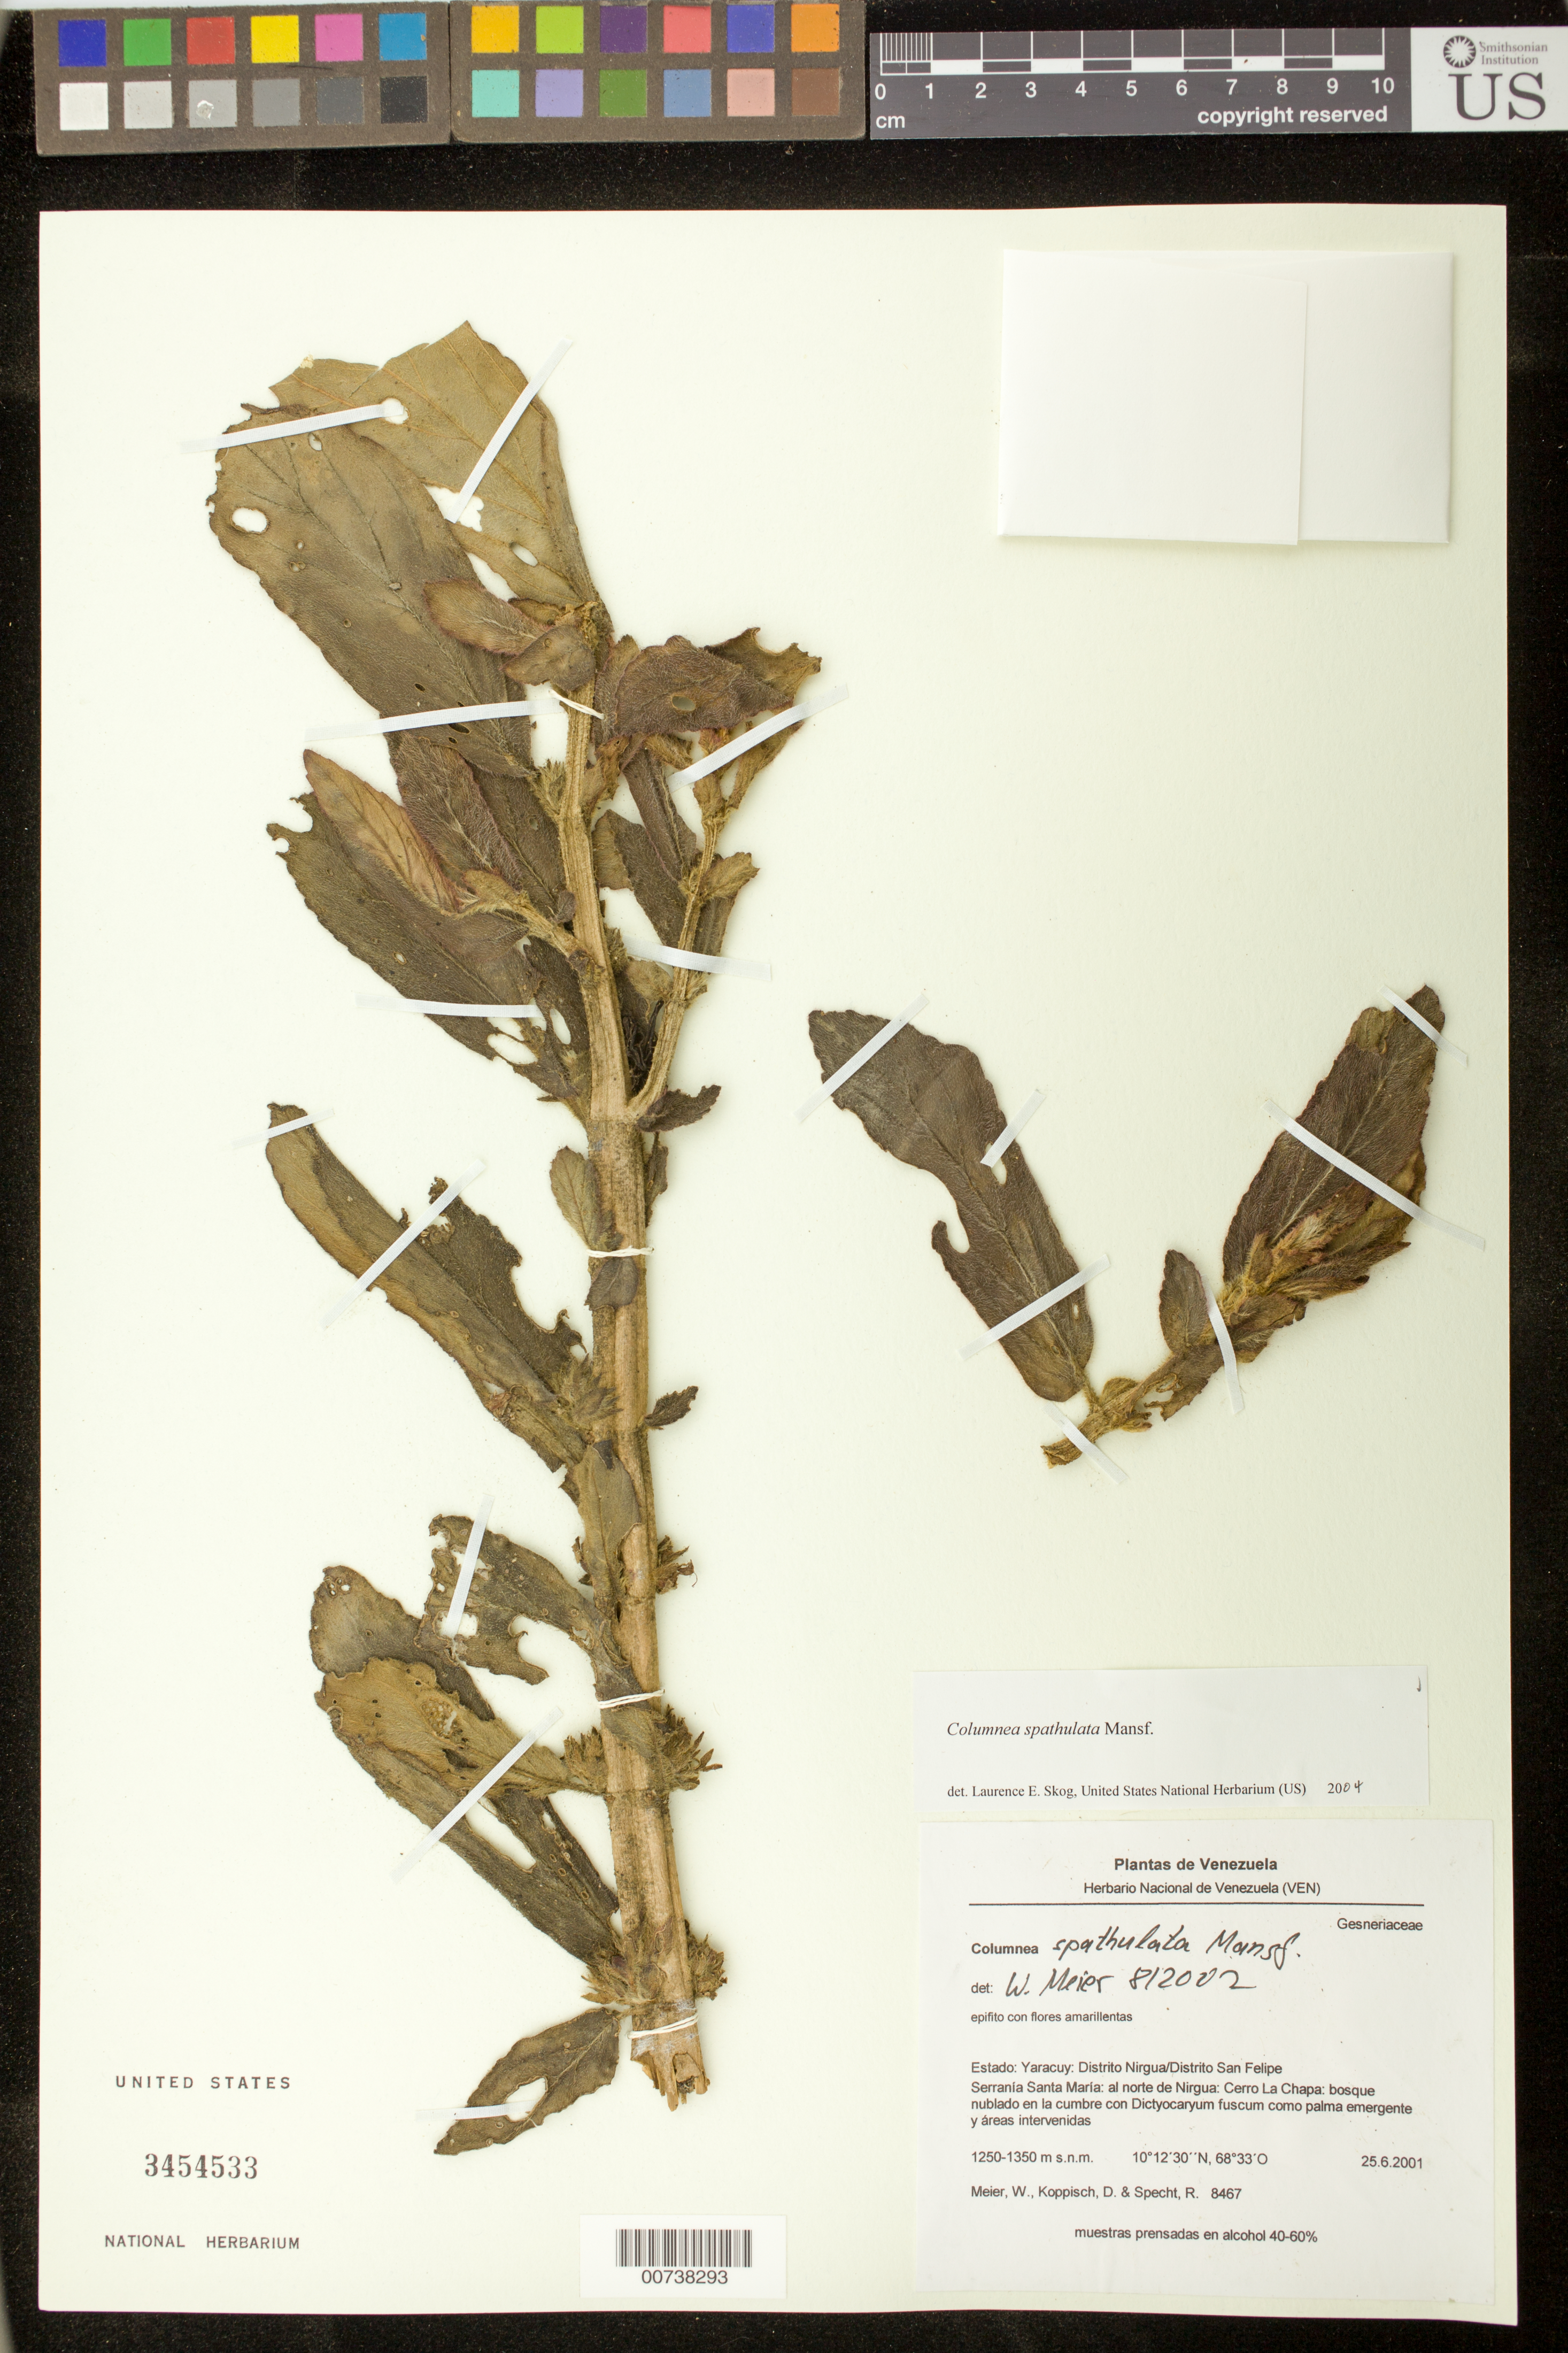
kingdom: Plantae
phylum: Tracheophyta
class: Magnoliopsida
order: Lamiales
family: Gesneriaceae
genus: Columnea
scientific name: Columnea spathulata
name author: Mansf.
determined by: Skog, Laurence E.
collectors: W. Meier, D. Koppisch & R. L. Specht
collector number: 8467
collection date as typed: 25 Jun 2001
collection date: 2001-06-25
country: Venezuela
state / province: Yaracuy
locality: Distrito Nirgua/Distrito San Felipe. Serranía Santa María: al norte de Nirgua, Cerro La Chapa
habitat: Bosque nublado en la cumbre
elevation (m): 1250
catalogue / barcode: US 3454533